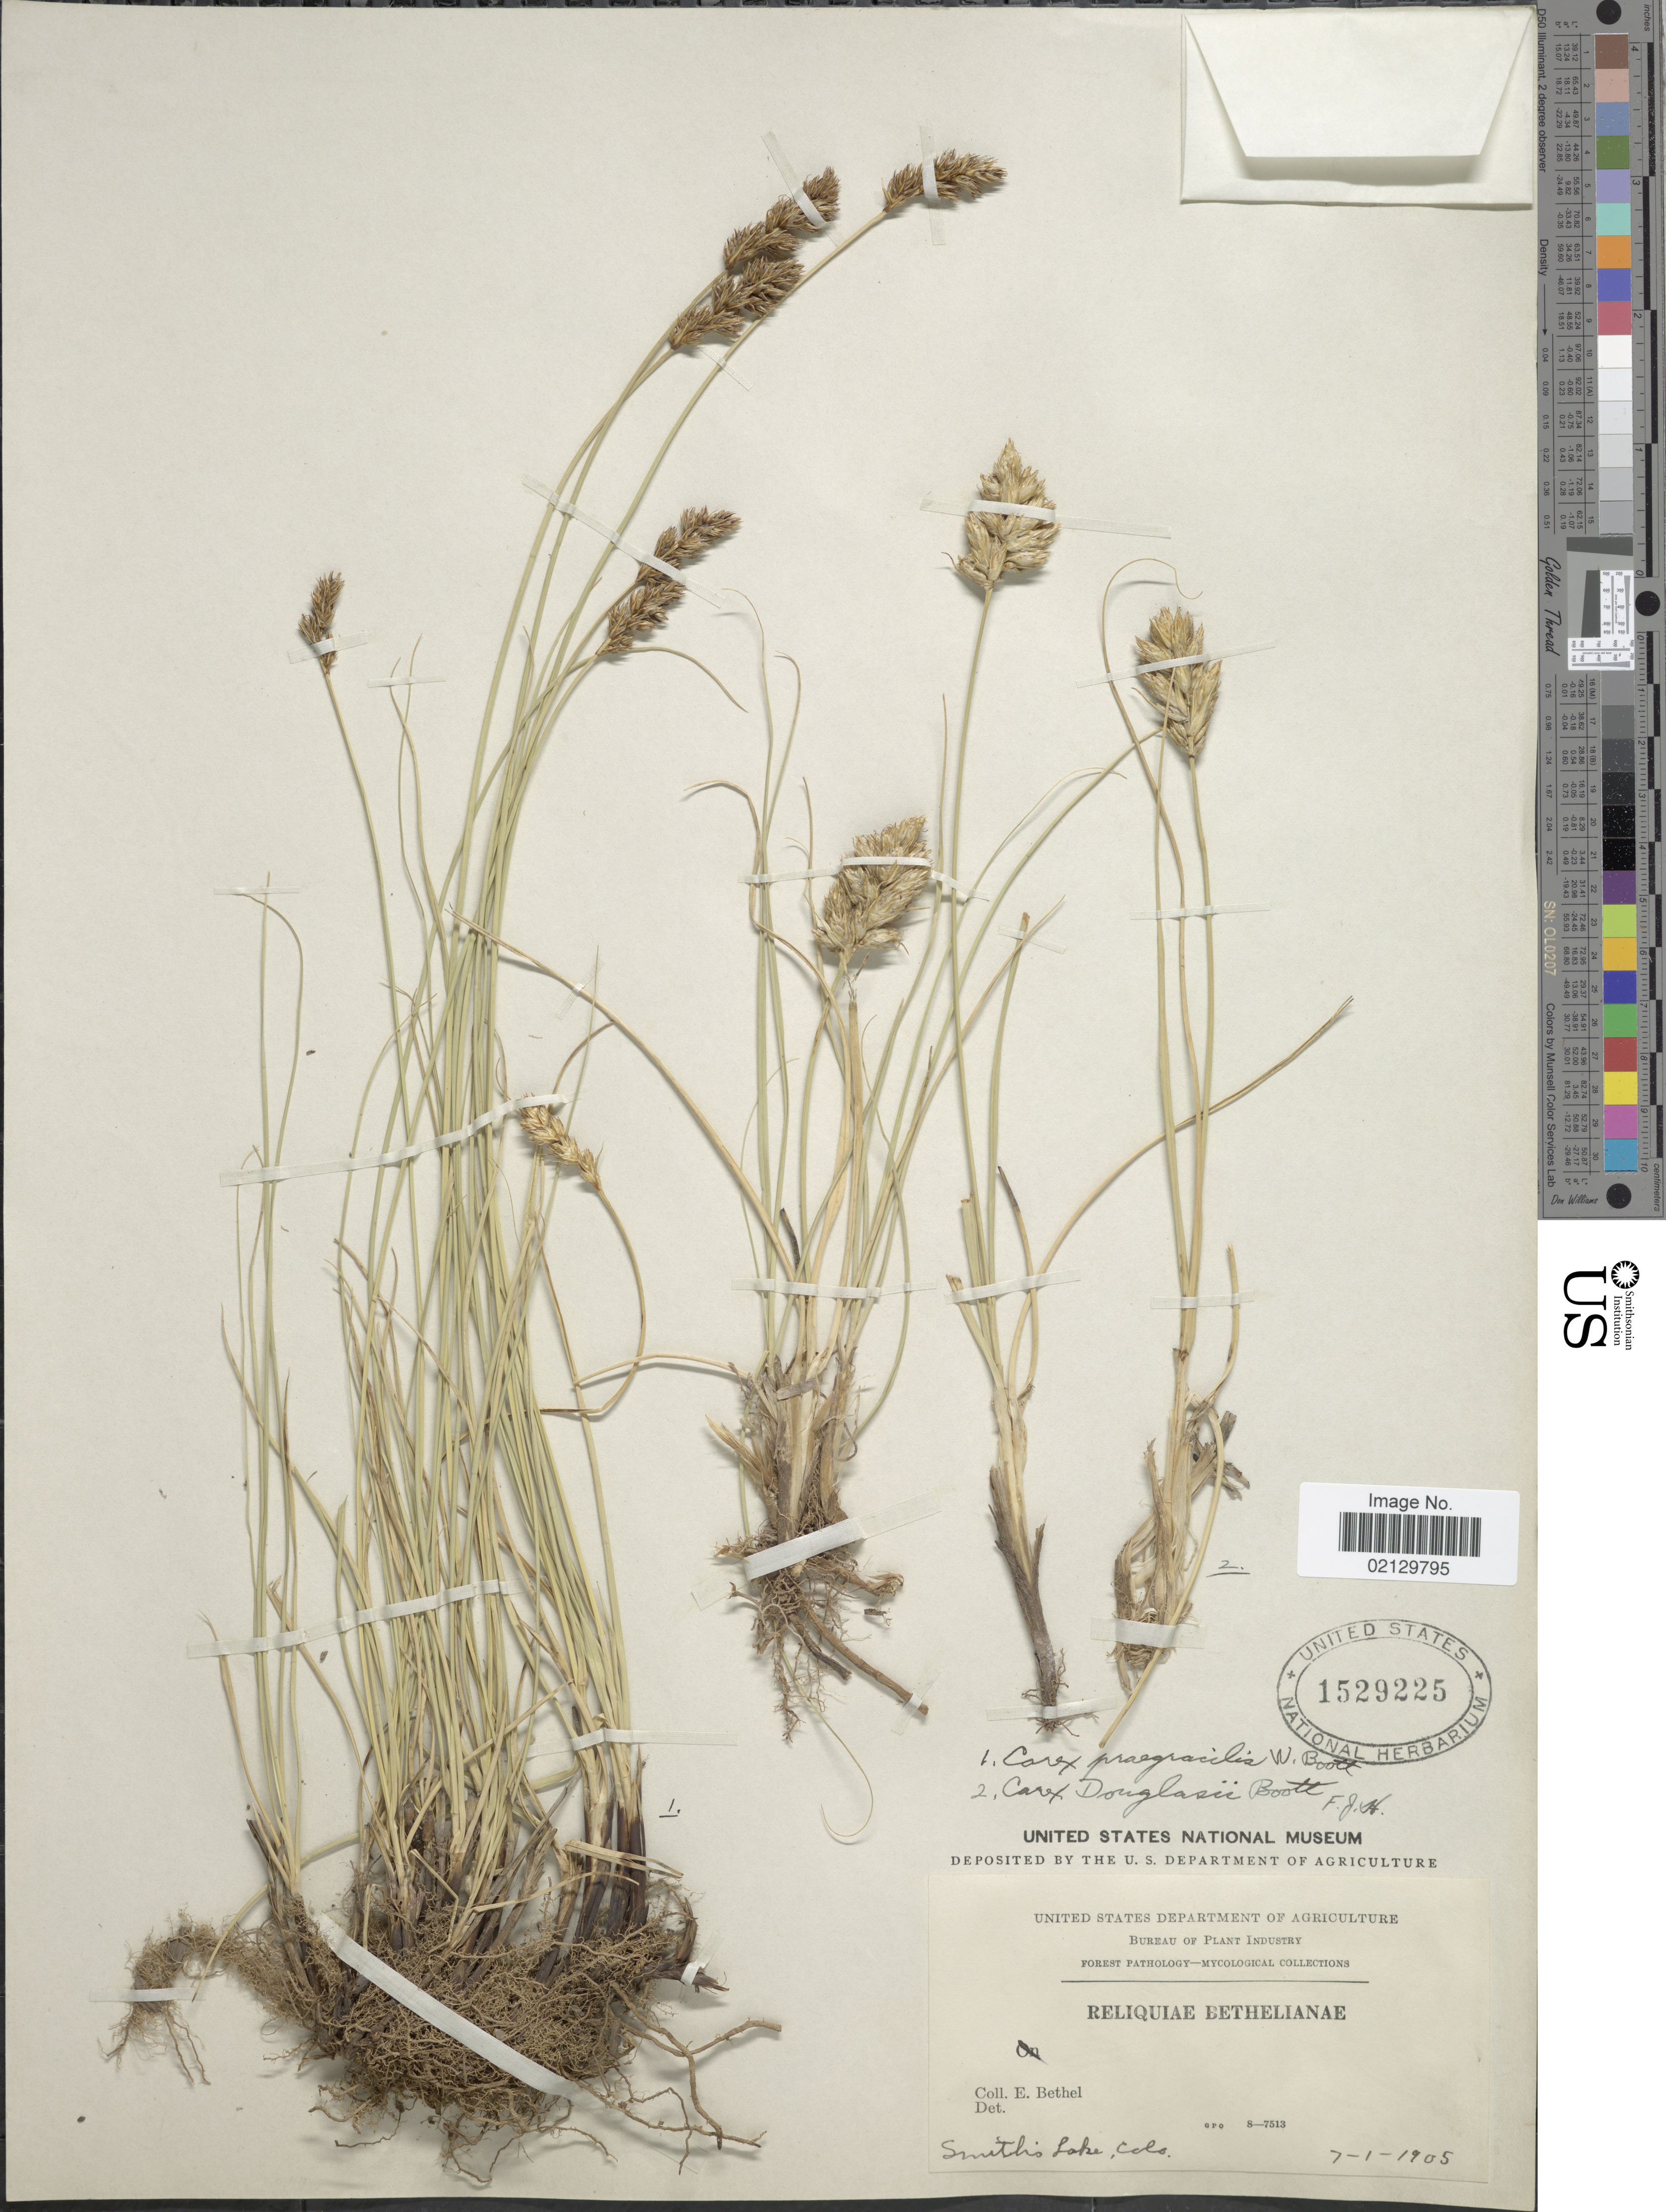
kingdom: Plantae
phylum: Tracheophyta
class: Liliopsida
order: Poales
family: Cyperaceae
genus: Carex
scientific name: Carex praegracilis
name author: W. Boott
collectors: E. Bethel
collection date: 1905-01-07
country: United States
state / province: Colorado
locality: Smiths Lake, Colo. Reliquiae Bethelianae.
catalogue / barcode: US 1529225